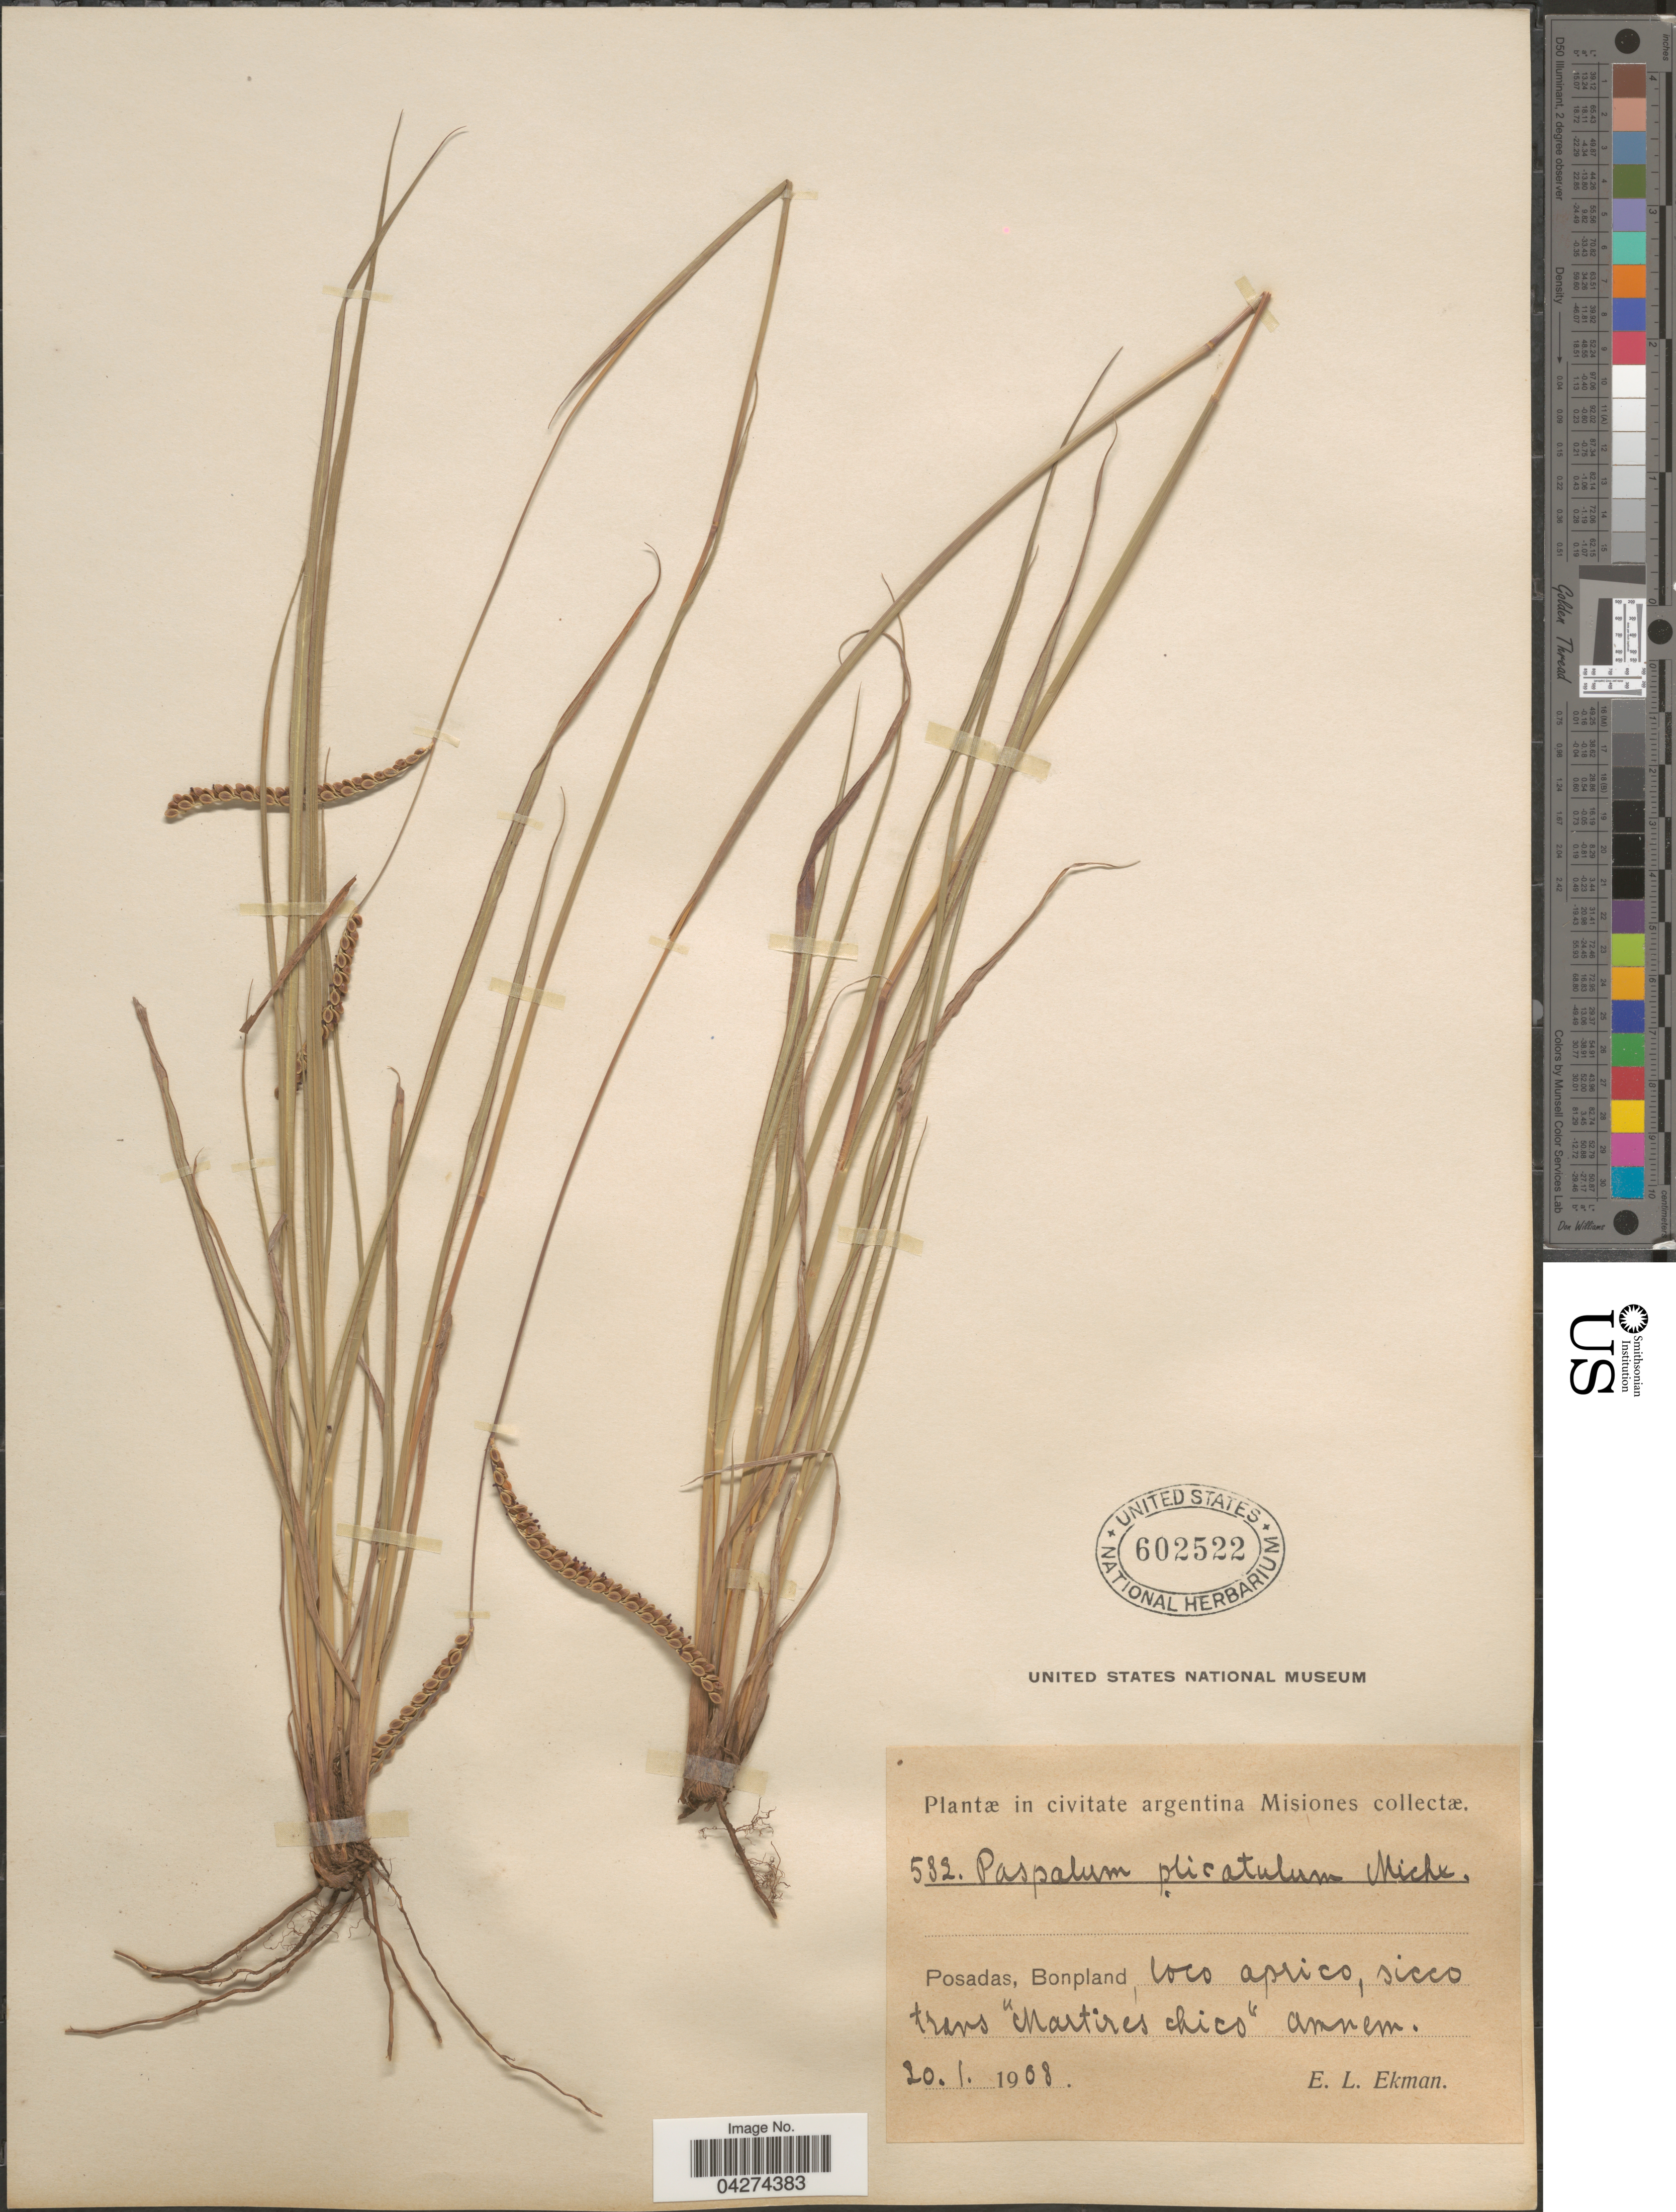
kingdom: Plantae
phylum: Tracheophyta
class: Liliopsida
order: Poales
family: Poaceae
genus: Paspalum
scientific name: Paspalum plicatulum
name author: Michx.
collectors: E. L. Ekman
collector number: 582*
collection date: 1908-01-20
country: Argentina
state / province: Misiones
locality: Posadas, Bonpland, loco aprico, sicco trans "Martires chico" Amnem.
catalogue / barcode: US 602522